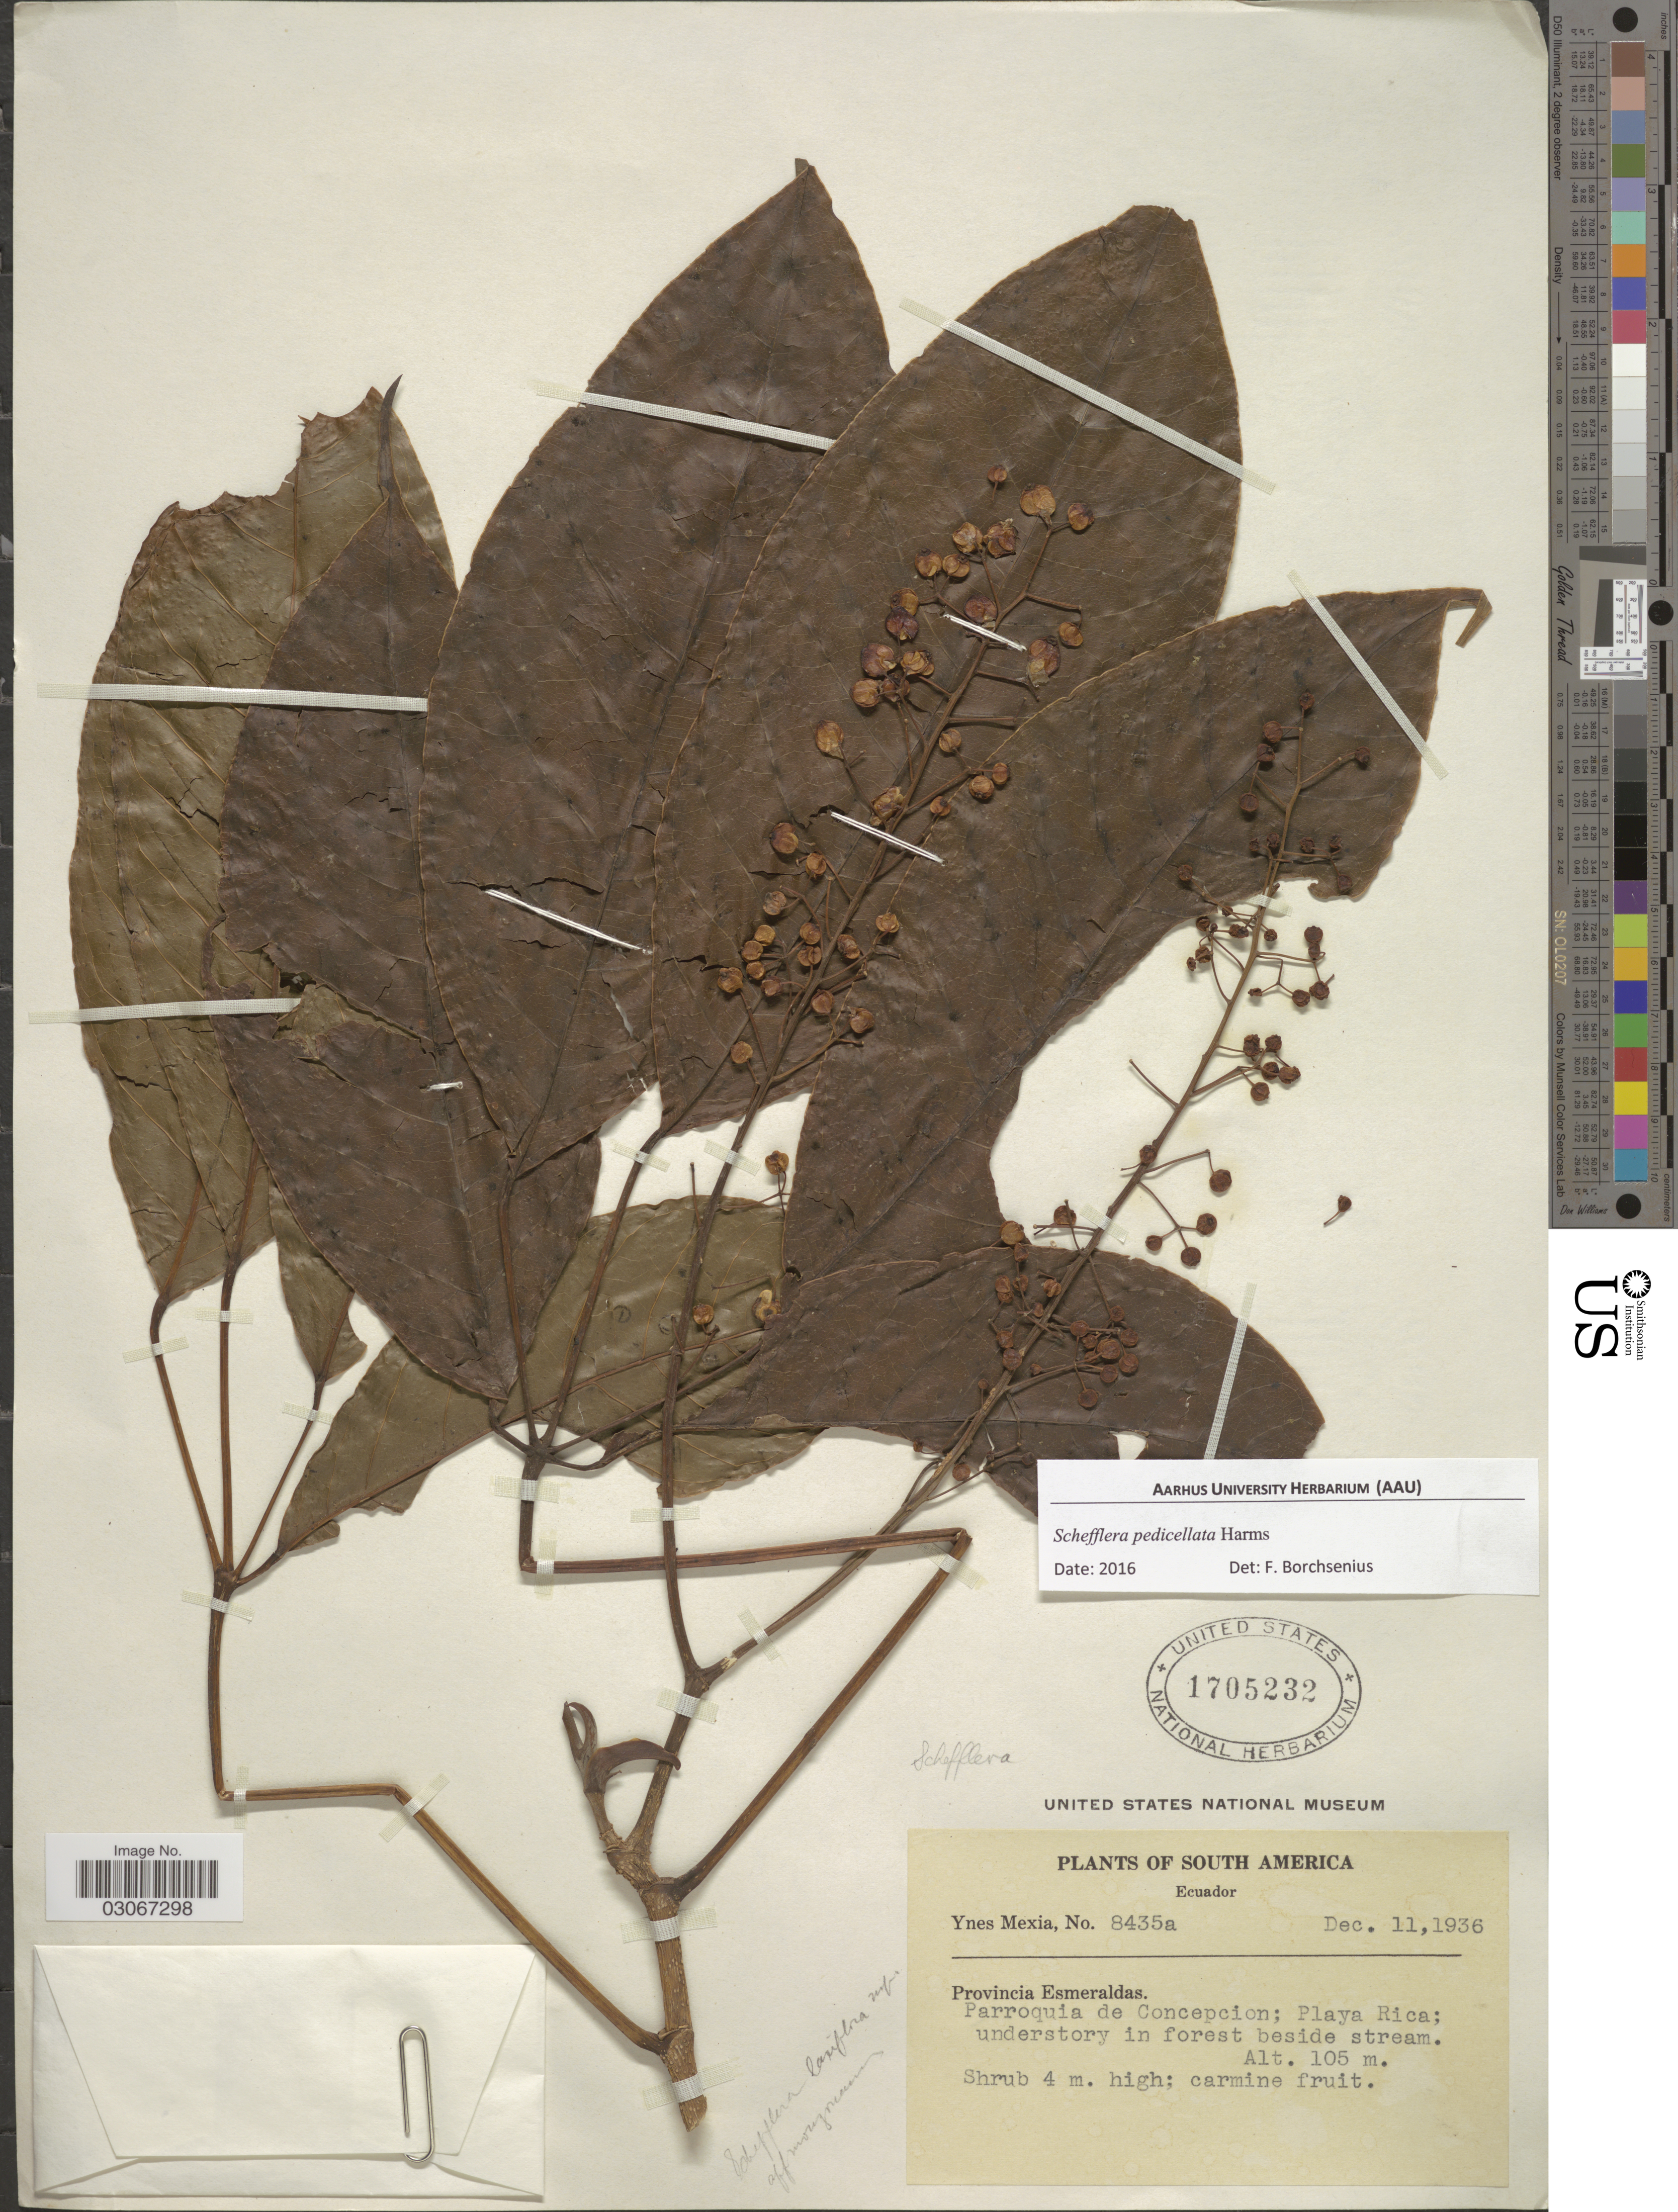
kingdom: Plantae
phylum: Tracheophyta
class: Magnoliopsida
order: Apiales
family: Araliaceae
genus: Schefflera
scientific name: Schefflera pedicellata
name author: (Ruiz & Pav.) Harms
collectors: Y. Mexia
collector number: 8435a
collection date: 1936-12-11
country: Ecuador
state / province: Esmeraldas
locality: Provincia Esmeraldas, Parroquia de Concepcion; Playa Rica.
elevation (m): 105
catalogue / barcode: US 1705232